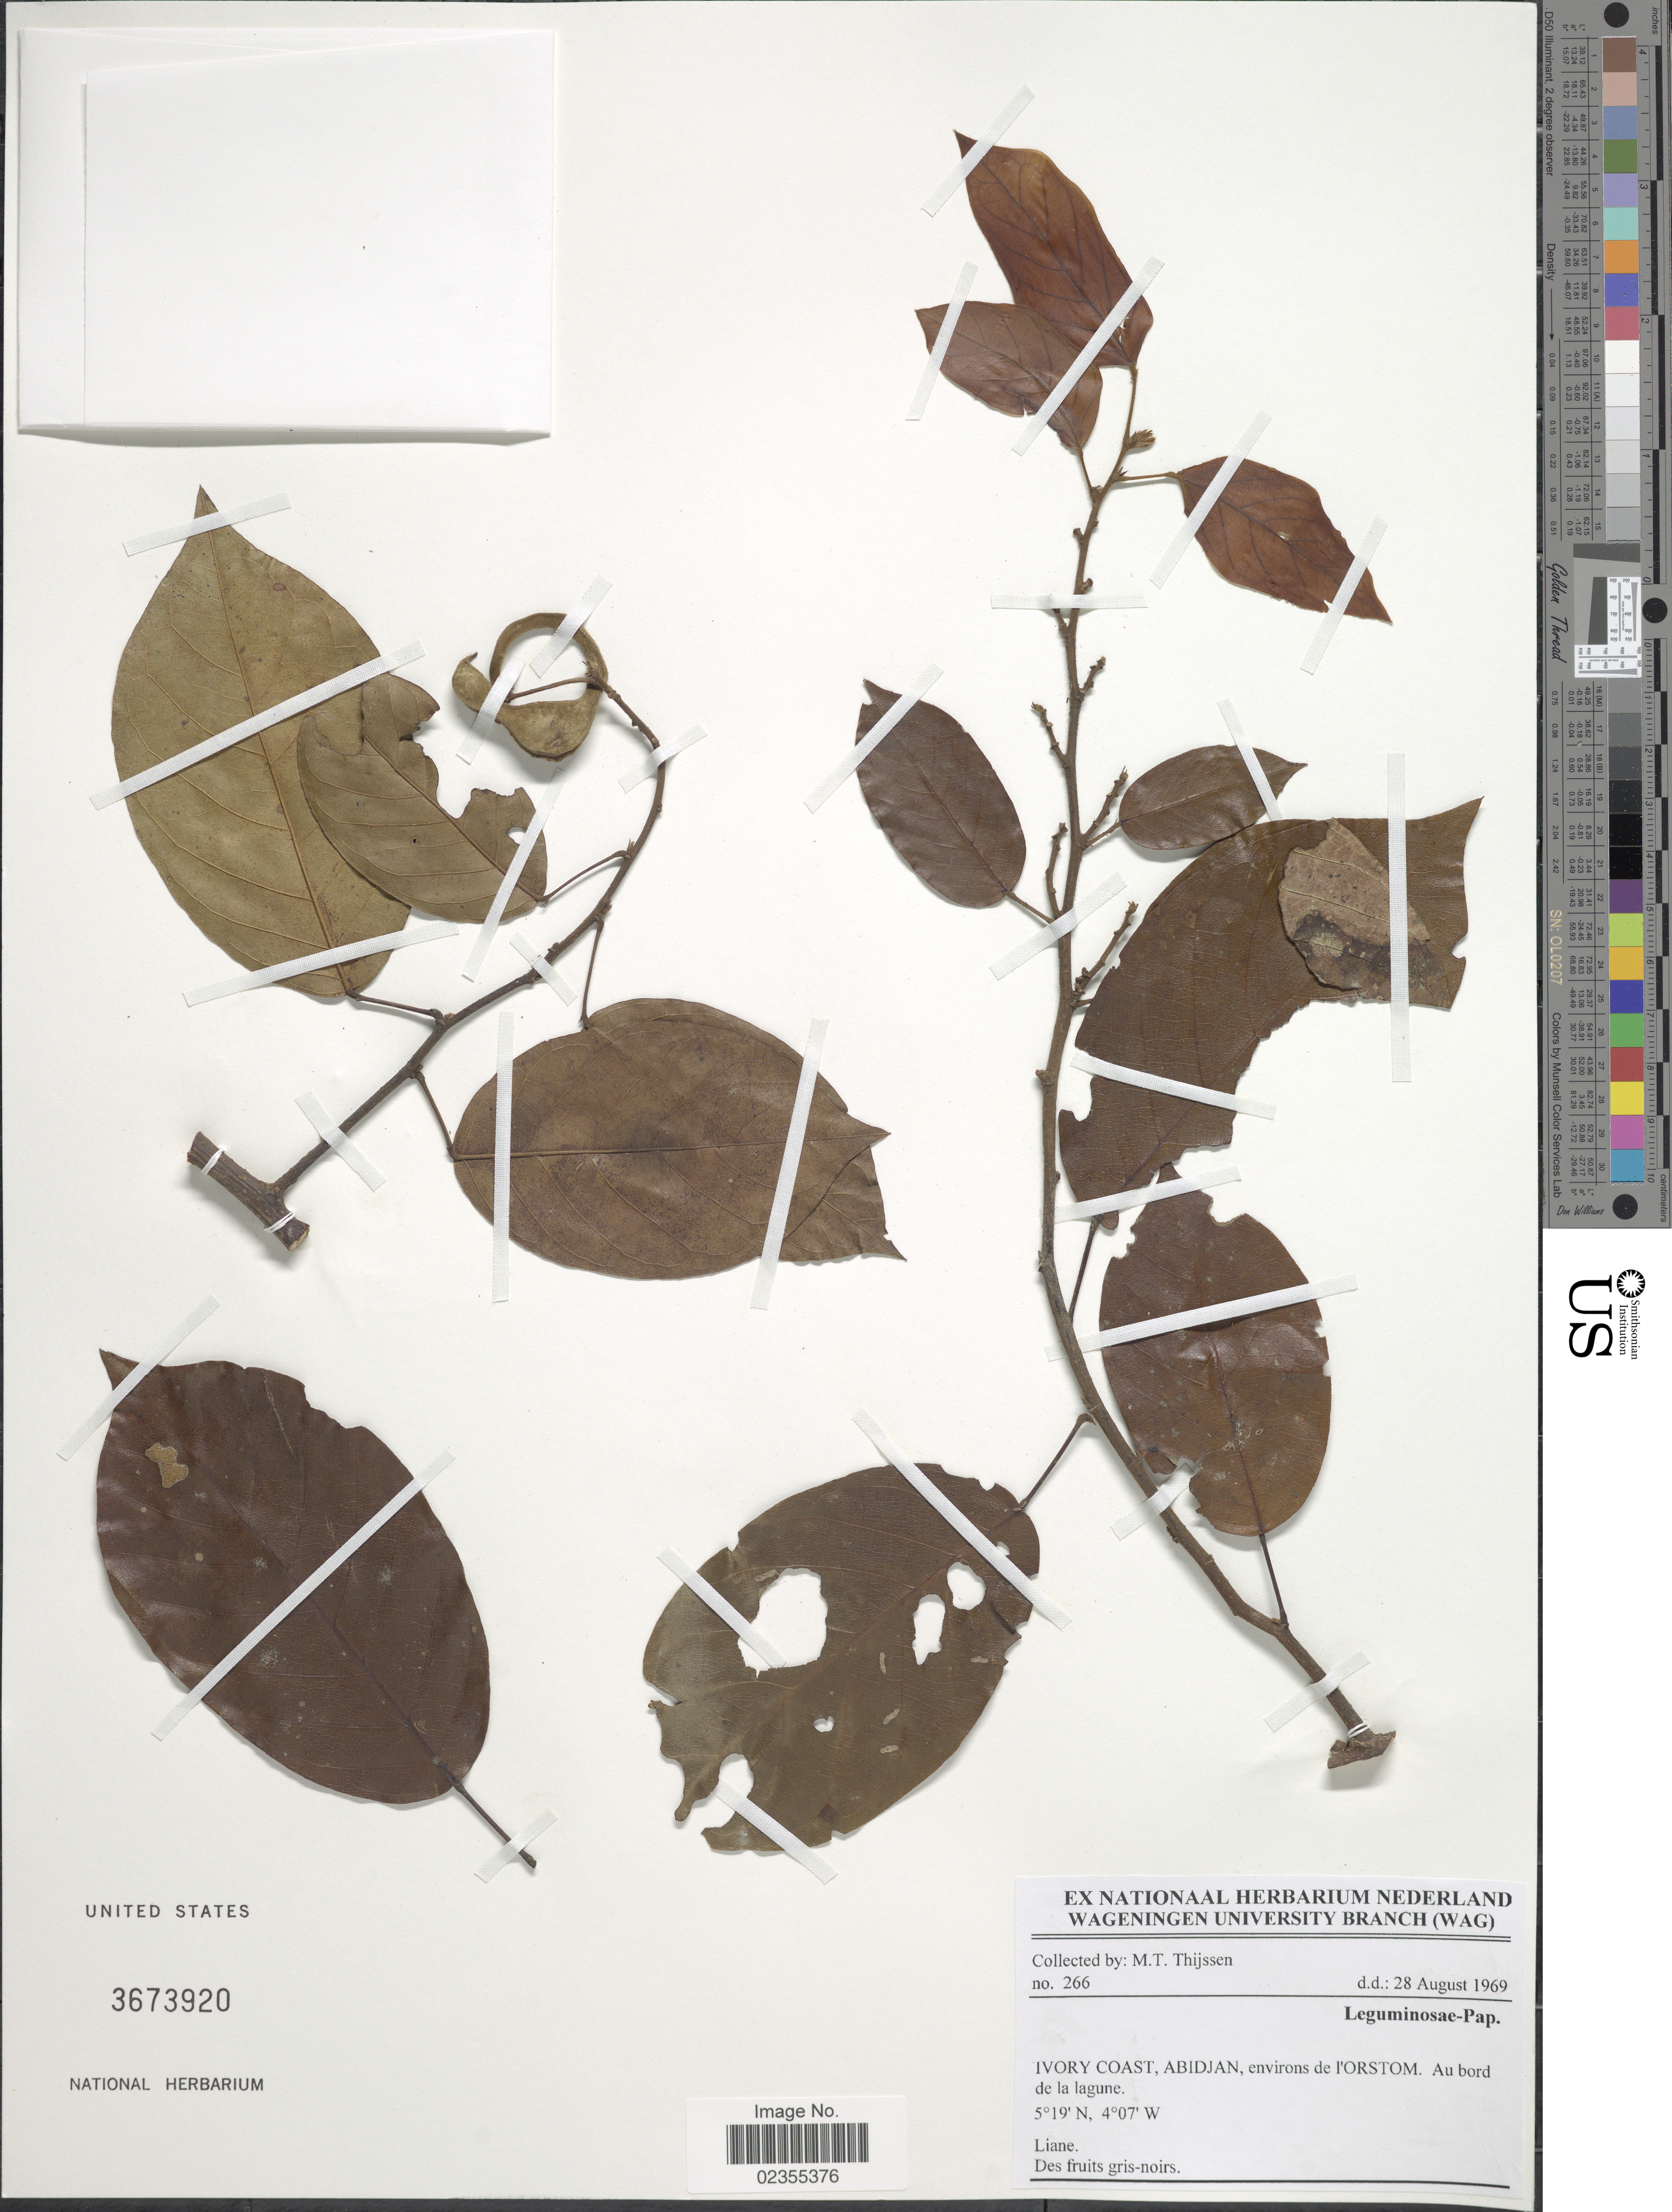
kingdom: Plantae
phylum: Tracheophyta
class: Magnoliopsida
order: Fabales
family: Fabaceae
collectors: M. Thijssen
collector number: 266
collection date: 1969-08-28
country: Ivory Coast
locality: Abidjan, environs de l'Orstom. Au bord de la lagune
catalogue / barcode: US 3673920